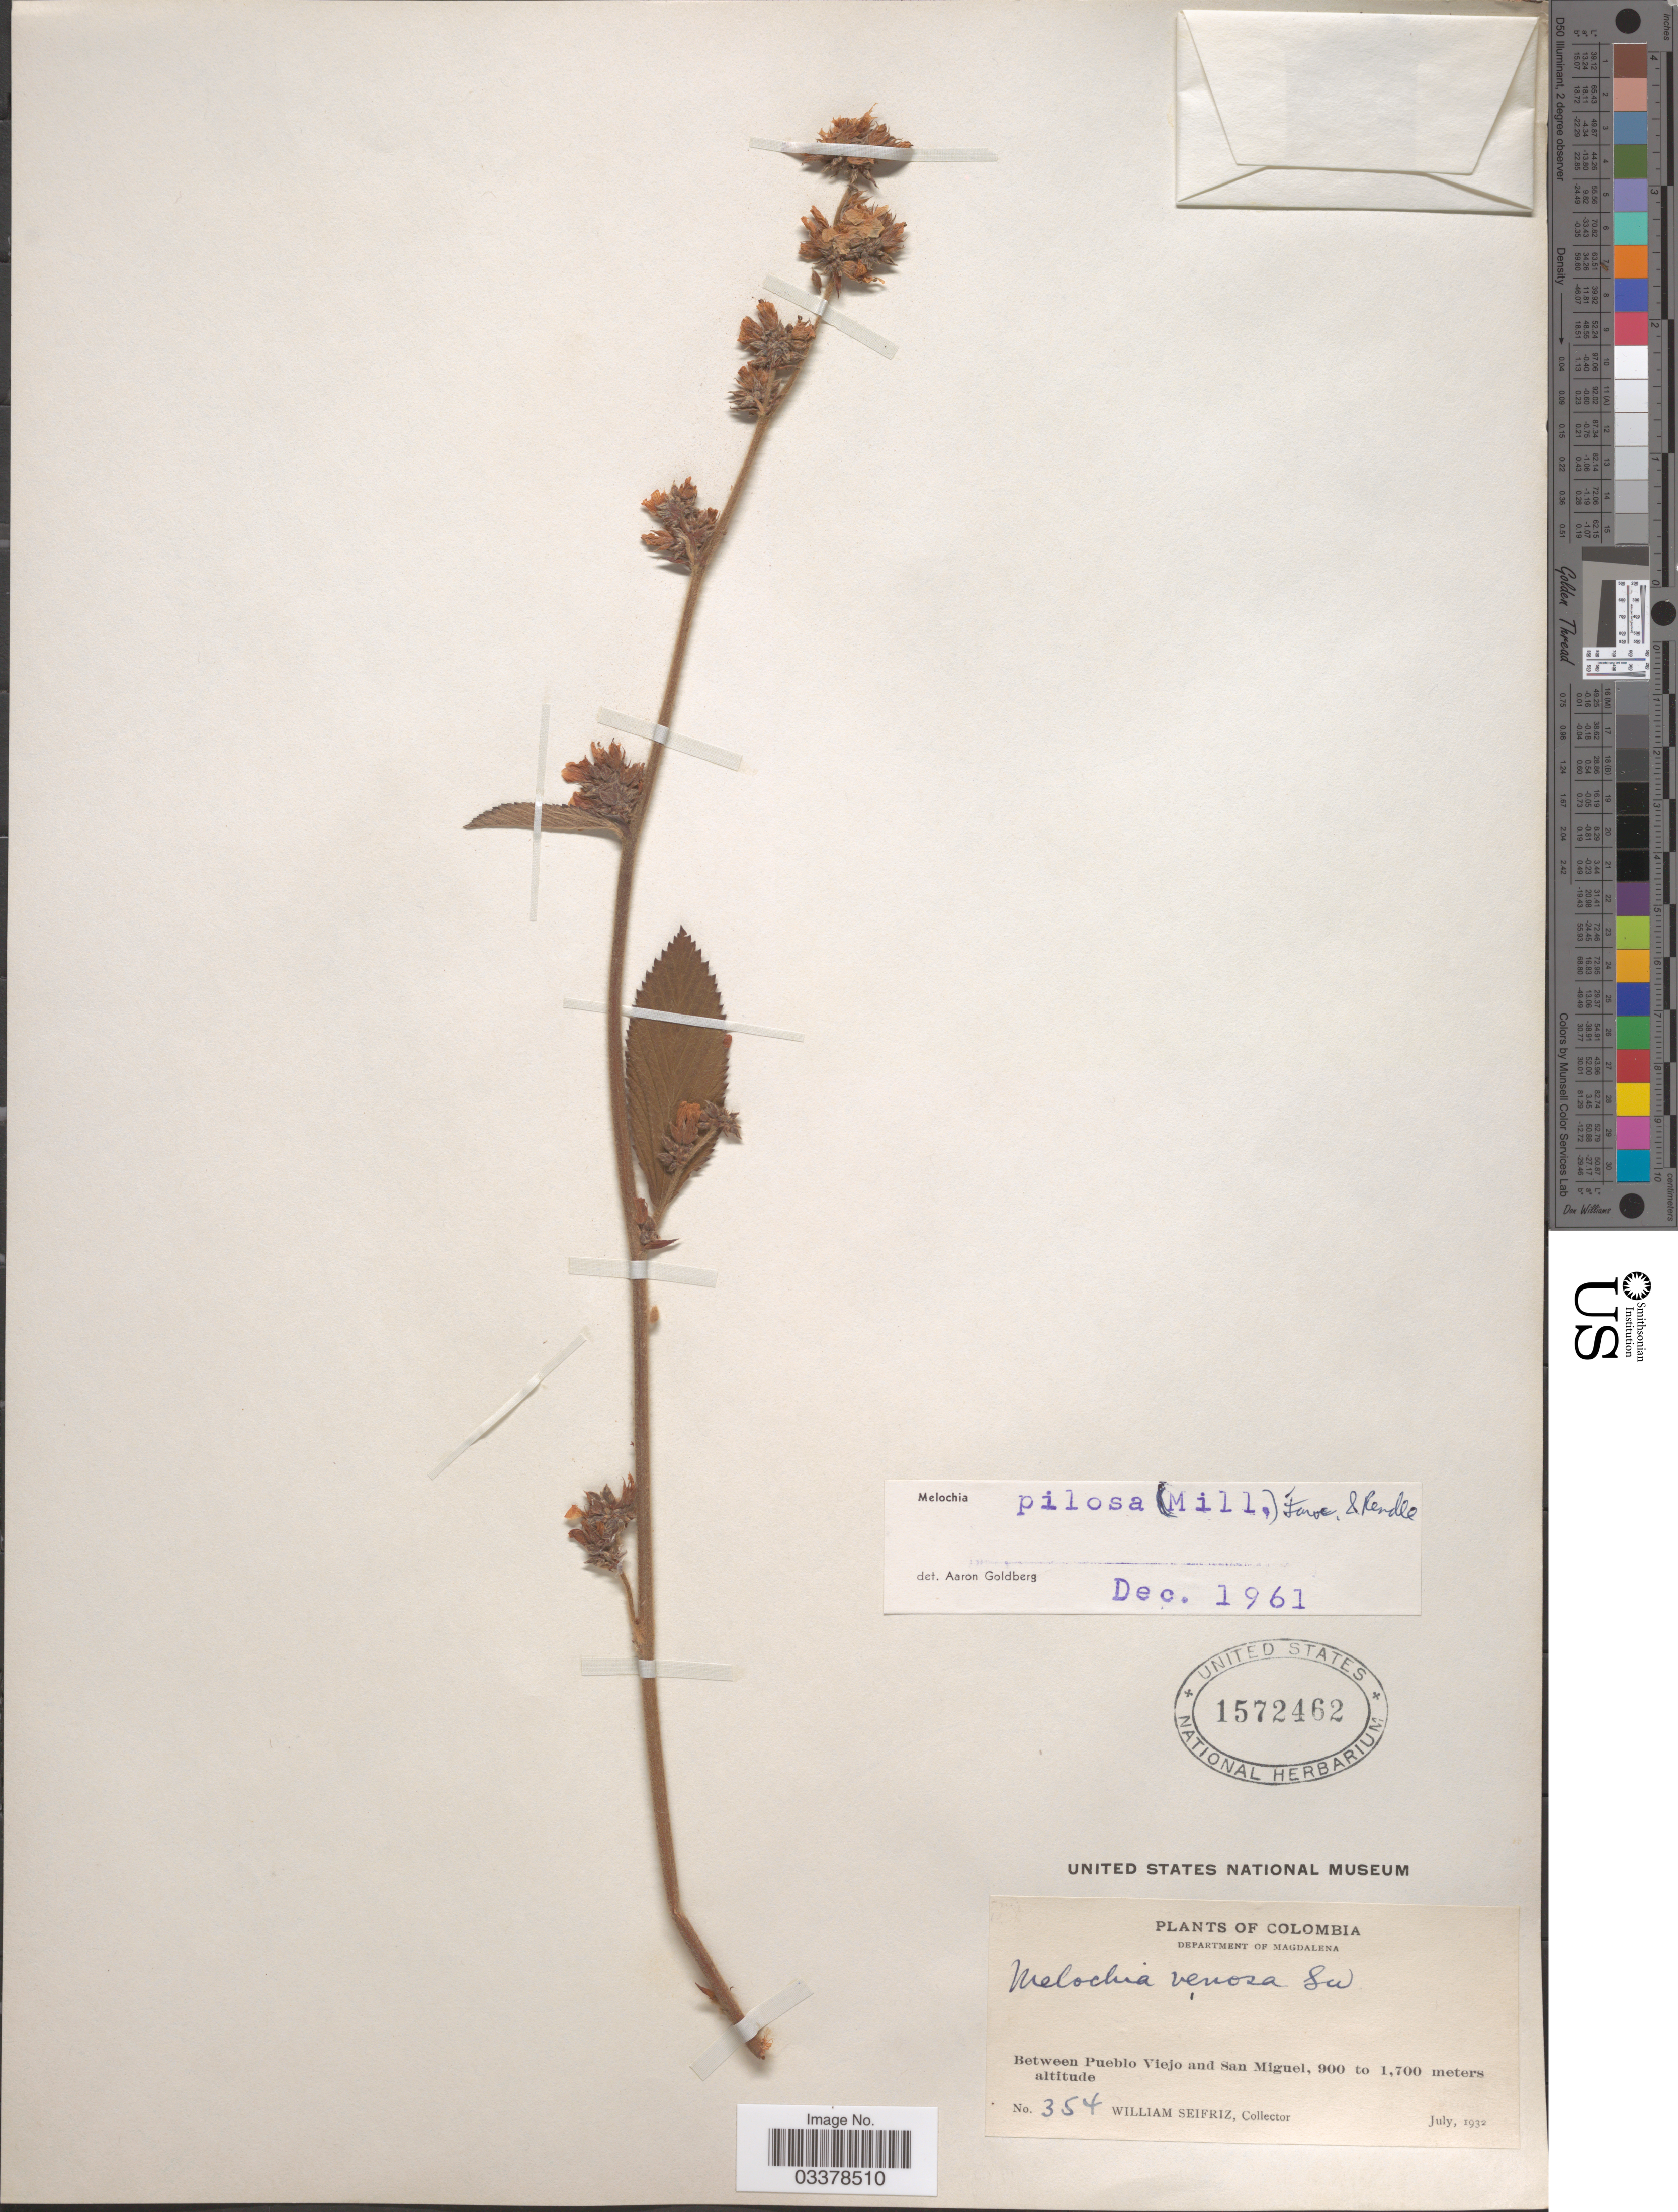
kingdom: Plantae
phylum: Tracheophyta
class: Magnoliopsida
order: Malvales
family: Malvaceae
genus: Melochia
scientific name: Melochia pilosa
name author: (Mill.) Fawc. & Rendle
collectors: W. Seifriz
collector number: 354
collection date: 1932-07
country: Colombia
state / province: Magdalena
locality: Department of Magdalena. Between Pueblo Viejo and San Miguel.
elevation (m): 900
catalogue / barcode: US 1572462